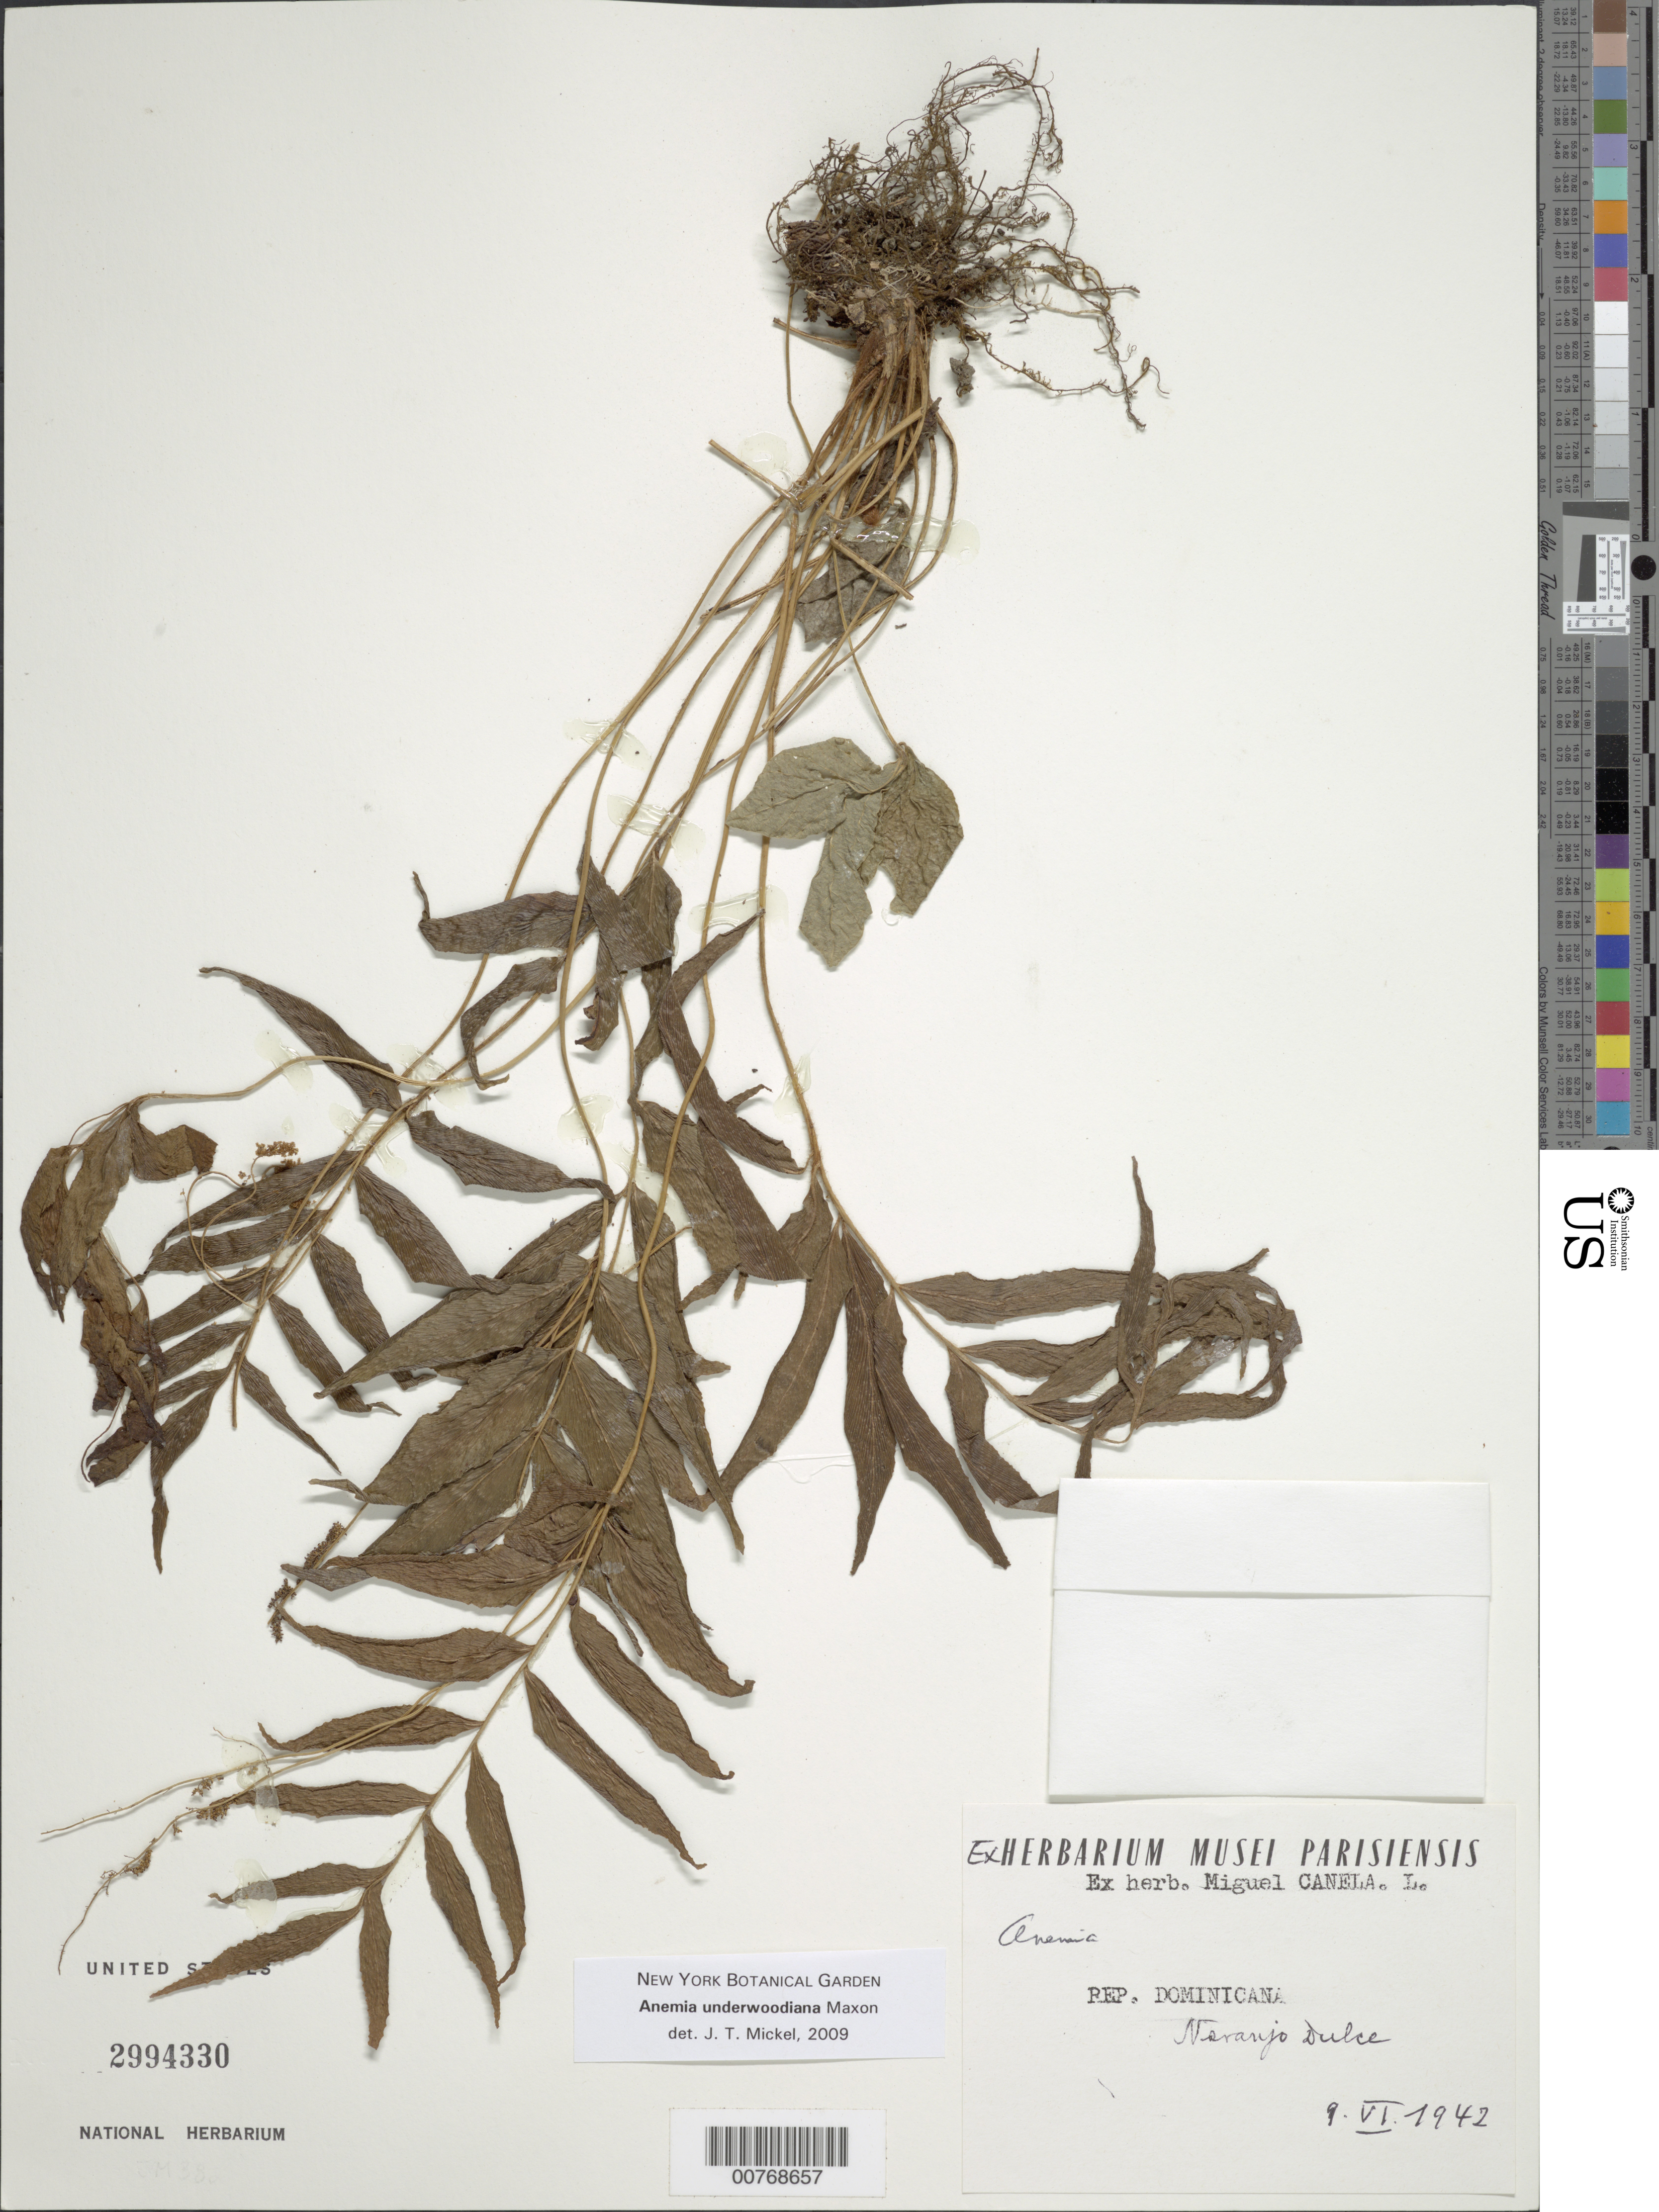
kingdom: Plantae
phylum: Tracheophyta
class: Polypodiopsida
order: Schizaeales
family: Anemiaceae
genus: Anemia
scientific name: Anemia underwoodiana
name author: Maxon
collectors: M. Canela Lazaro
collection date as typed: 09 Jun 1942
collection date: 1942-06-09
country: Dominican Republic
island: Hispaniola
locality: Naranjo Dulce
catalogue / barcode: US 2994330